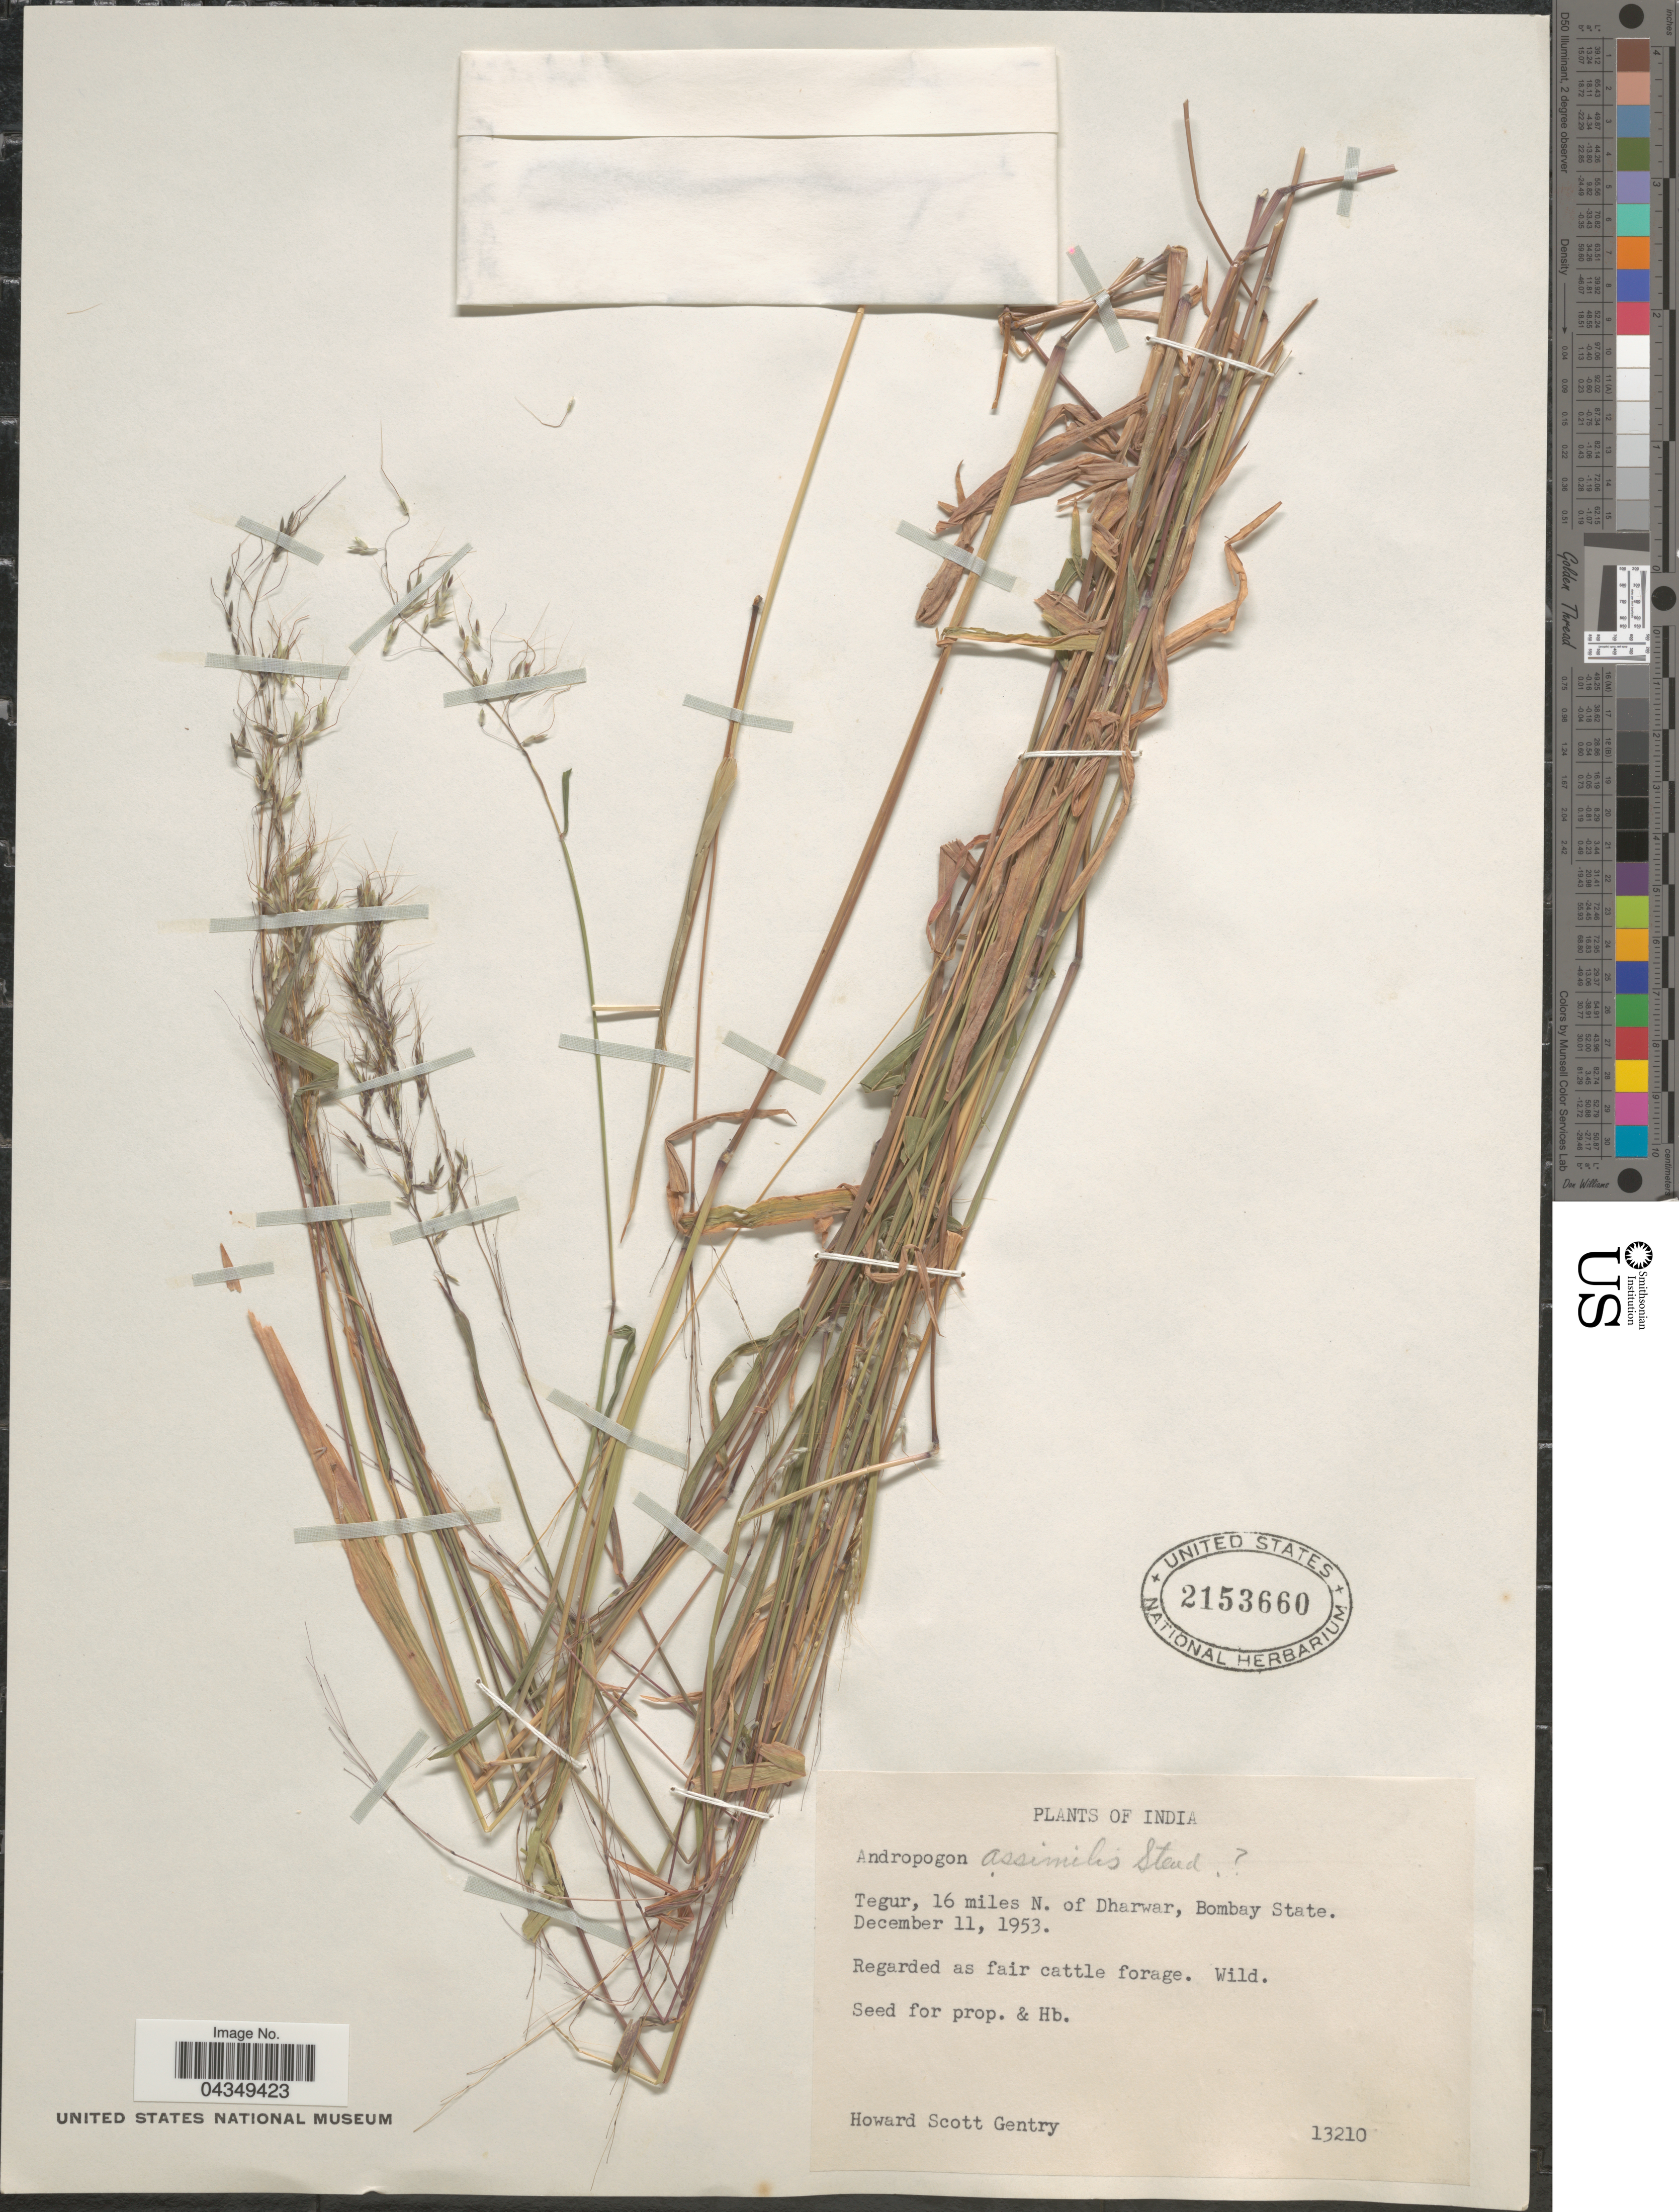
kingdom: Plantae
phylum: Tracheophyta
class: Liliopsida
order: Poales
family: Poaceae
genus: Capillipedium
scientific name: Capillipedium assimile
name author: (Steud.) A. Camus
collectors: H. S. Gentry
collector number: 13210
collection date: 1953-12-11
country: India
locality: Tegur, 16 miles N. of Dharwar, Bombay State.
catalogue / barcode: US 2153660